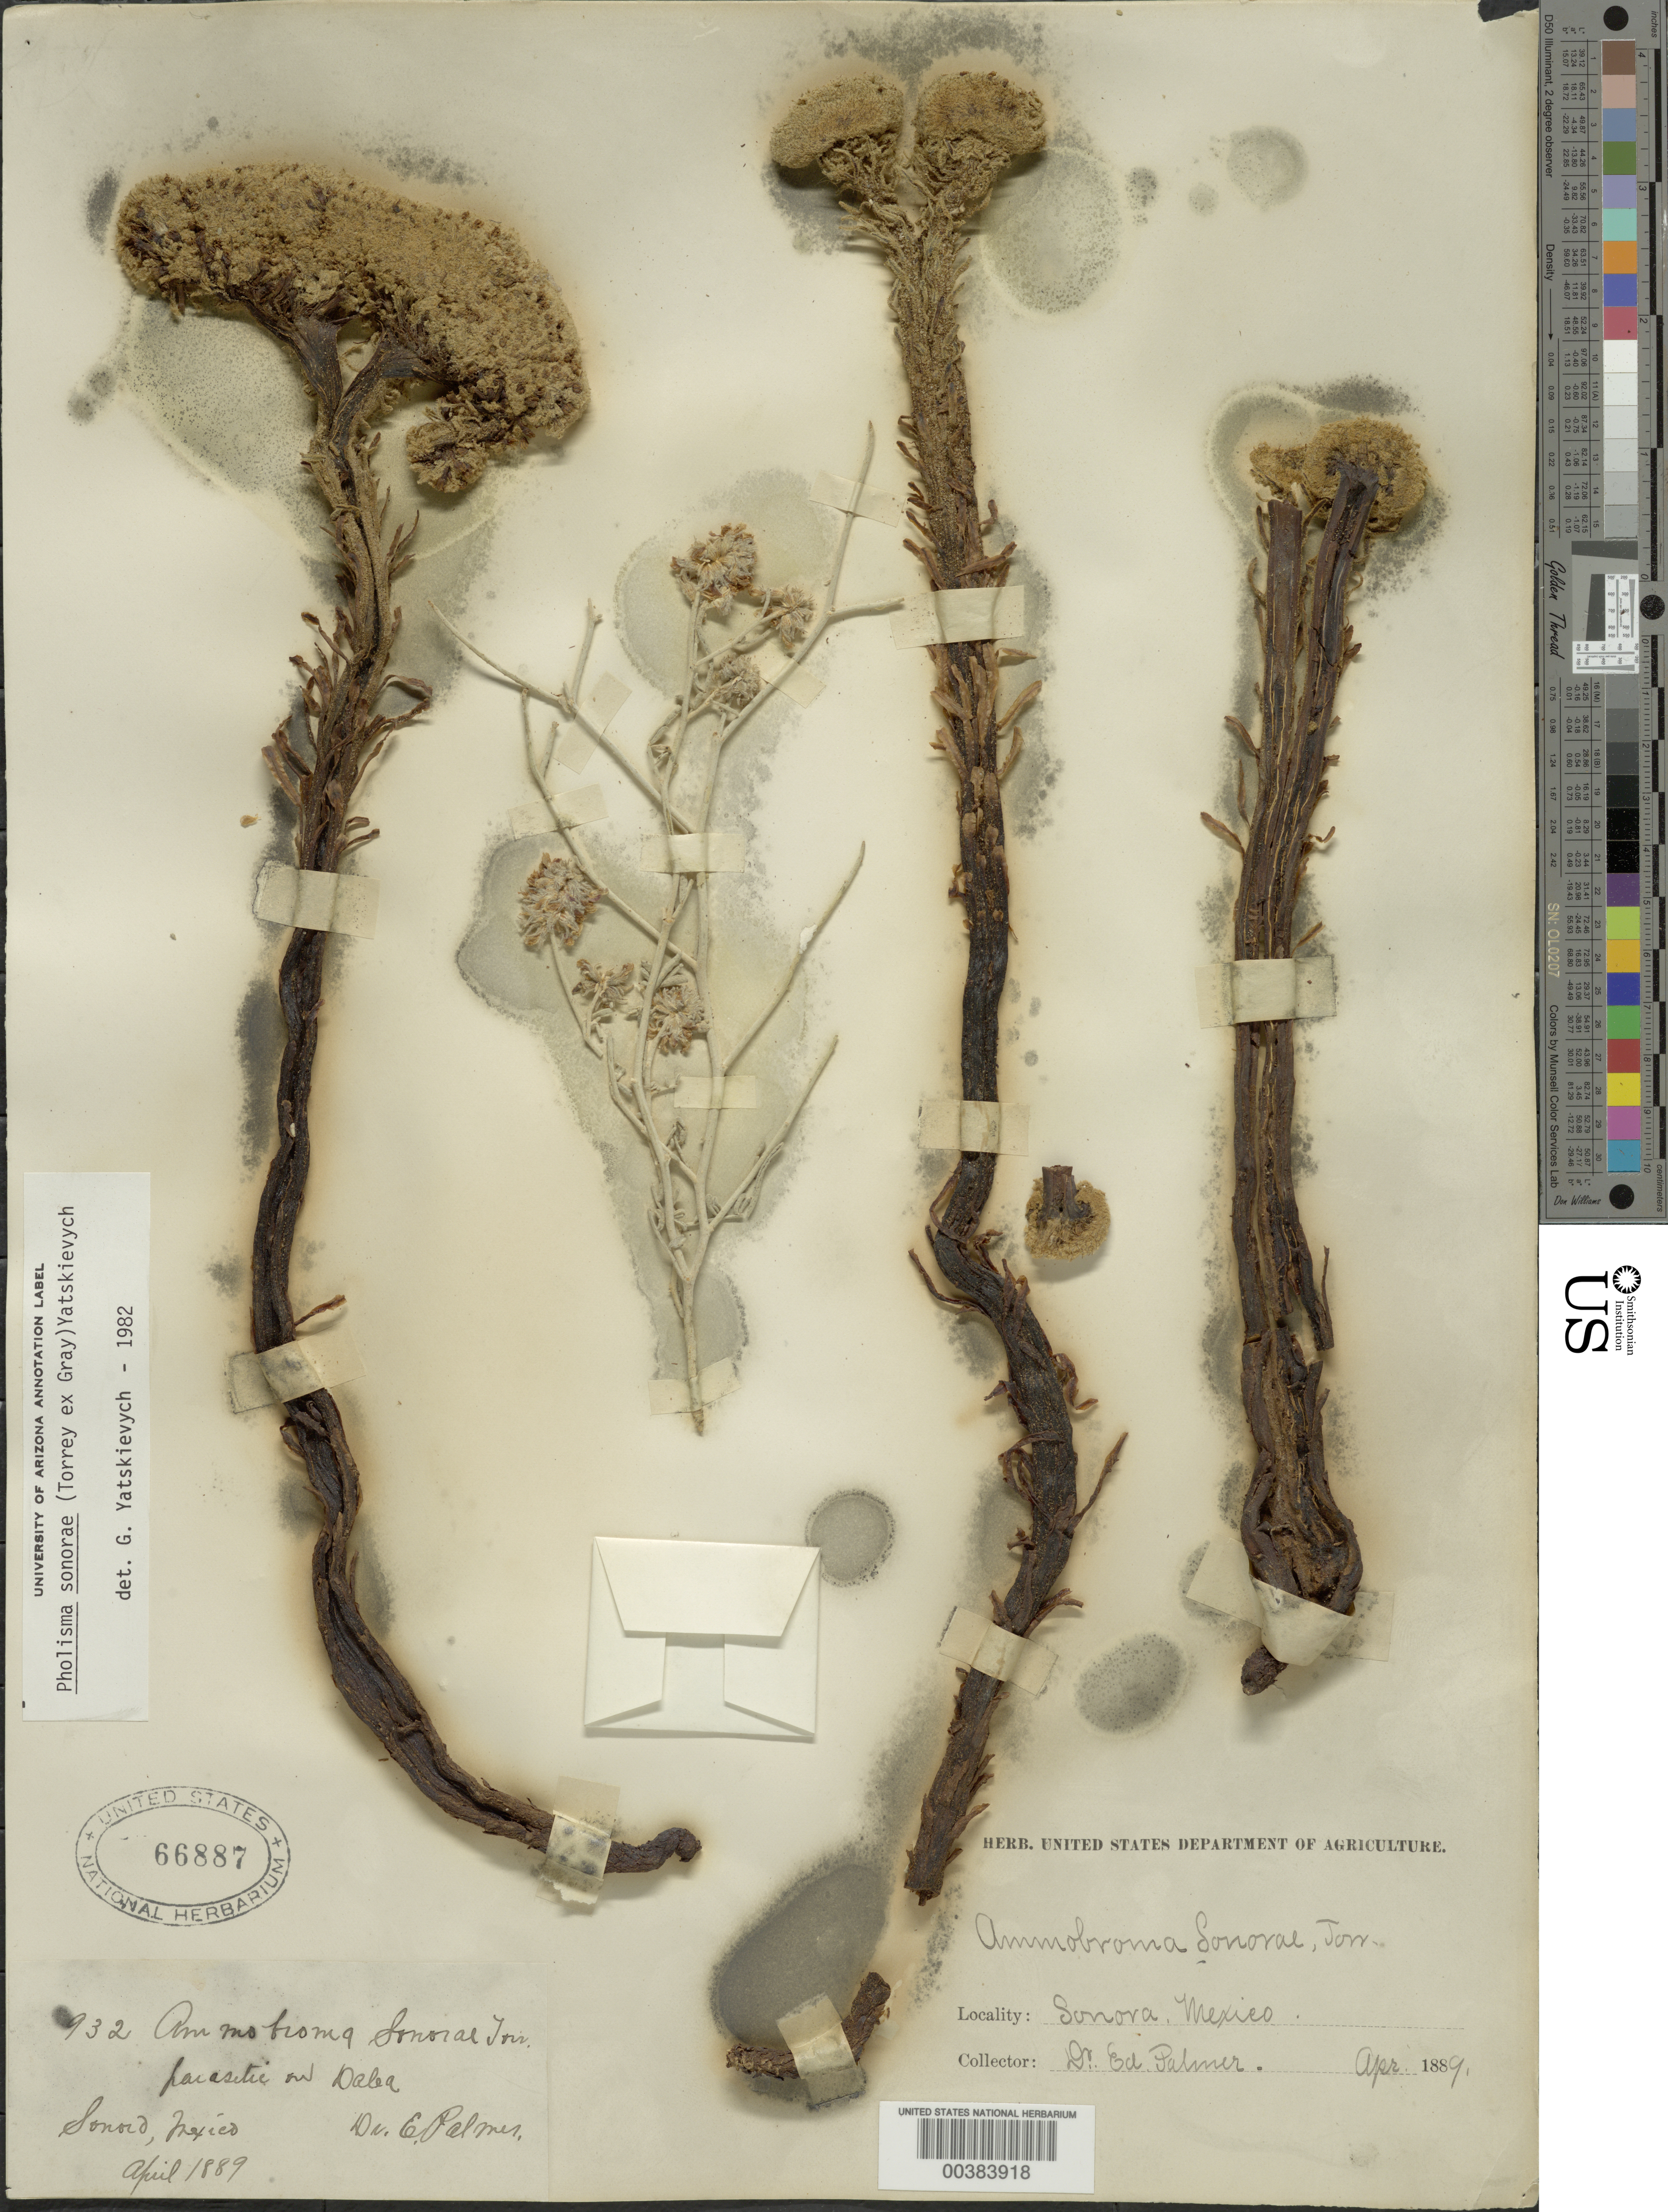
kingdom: Plantae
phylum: Tracheophyta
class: Magnoliopsida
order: Boraginales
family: Lennoaceae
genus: Pholisma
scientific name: Pholisma sonorae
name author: (Torr. ex A. Gray) Yatsk.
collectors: E. Palmer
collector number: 932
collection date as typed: Apr 1889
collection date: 1889-04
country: Mexico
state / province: Sonora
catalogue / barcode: US 66887